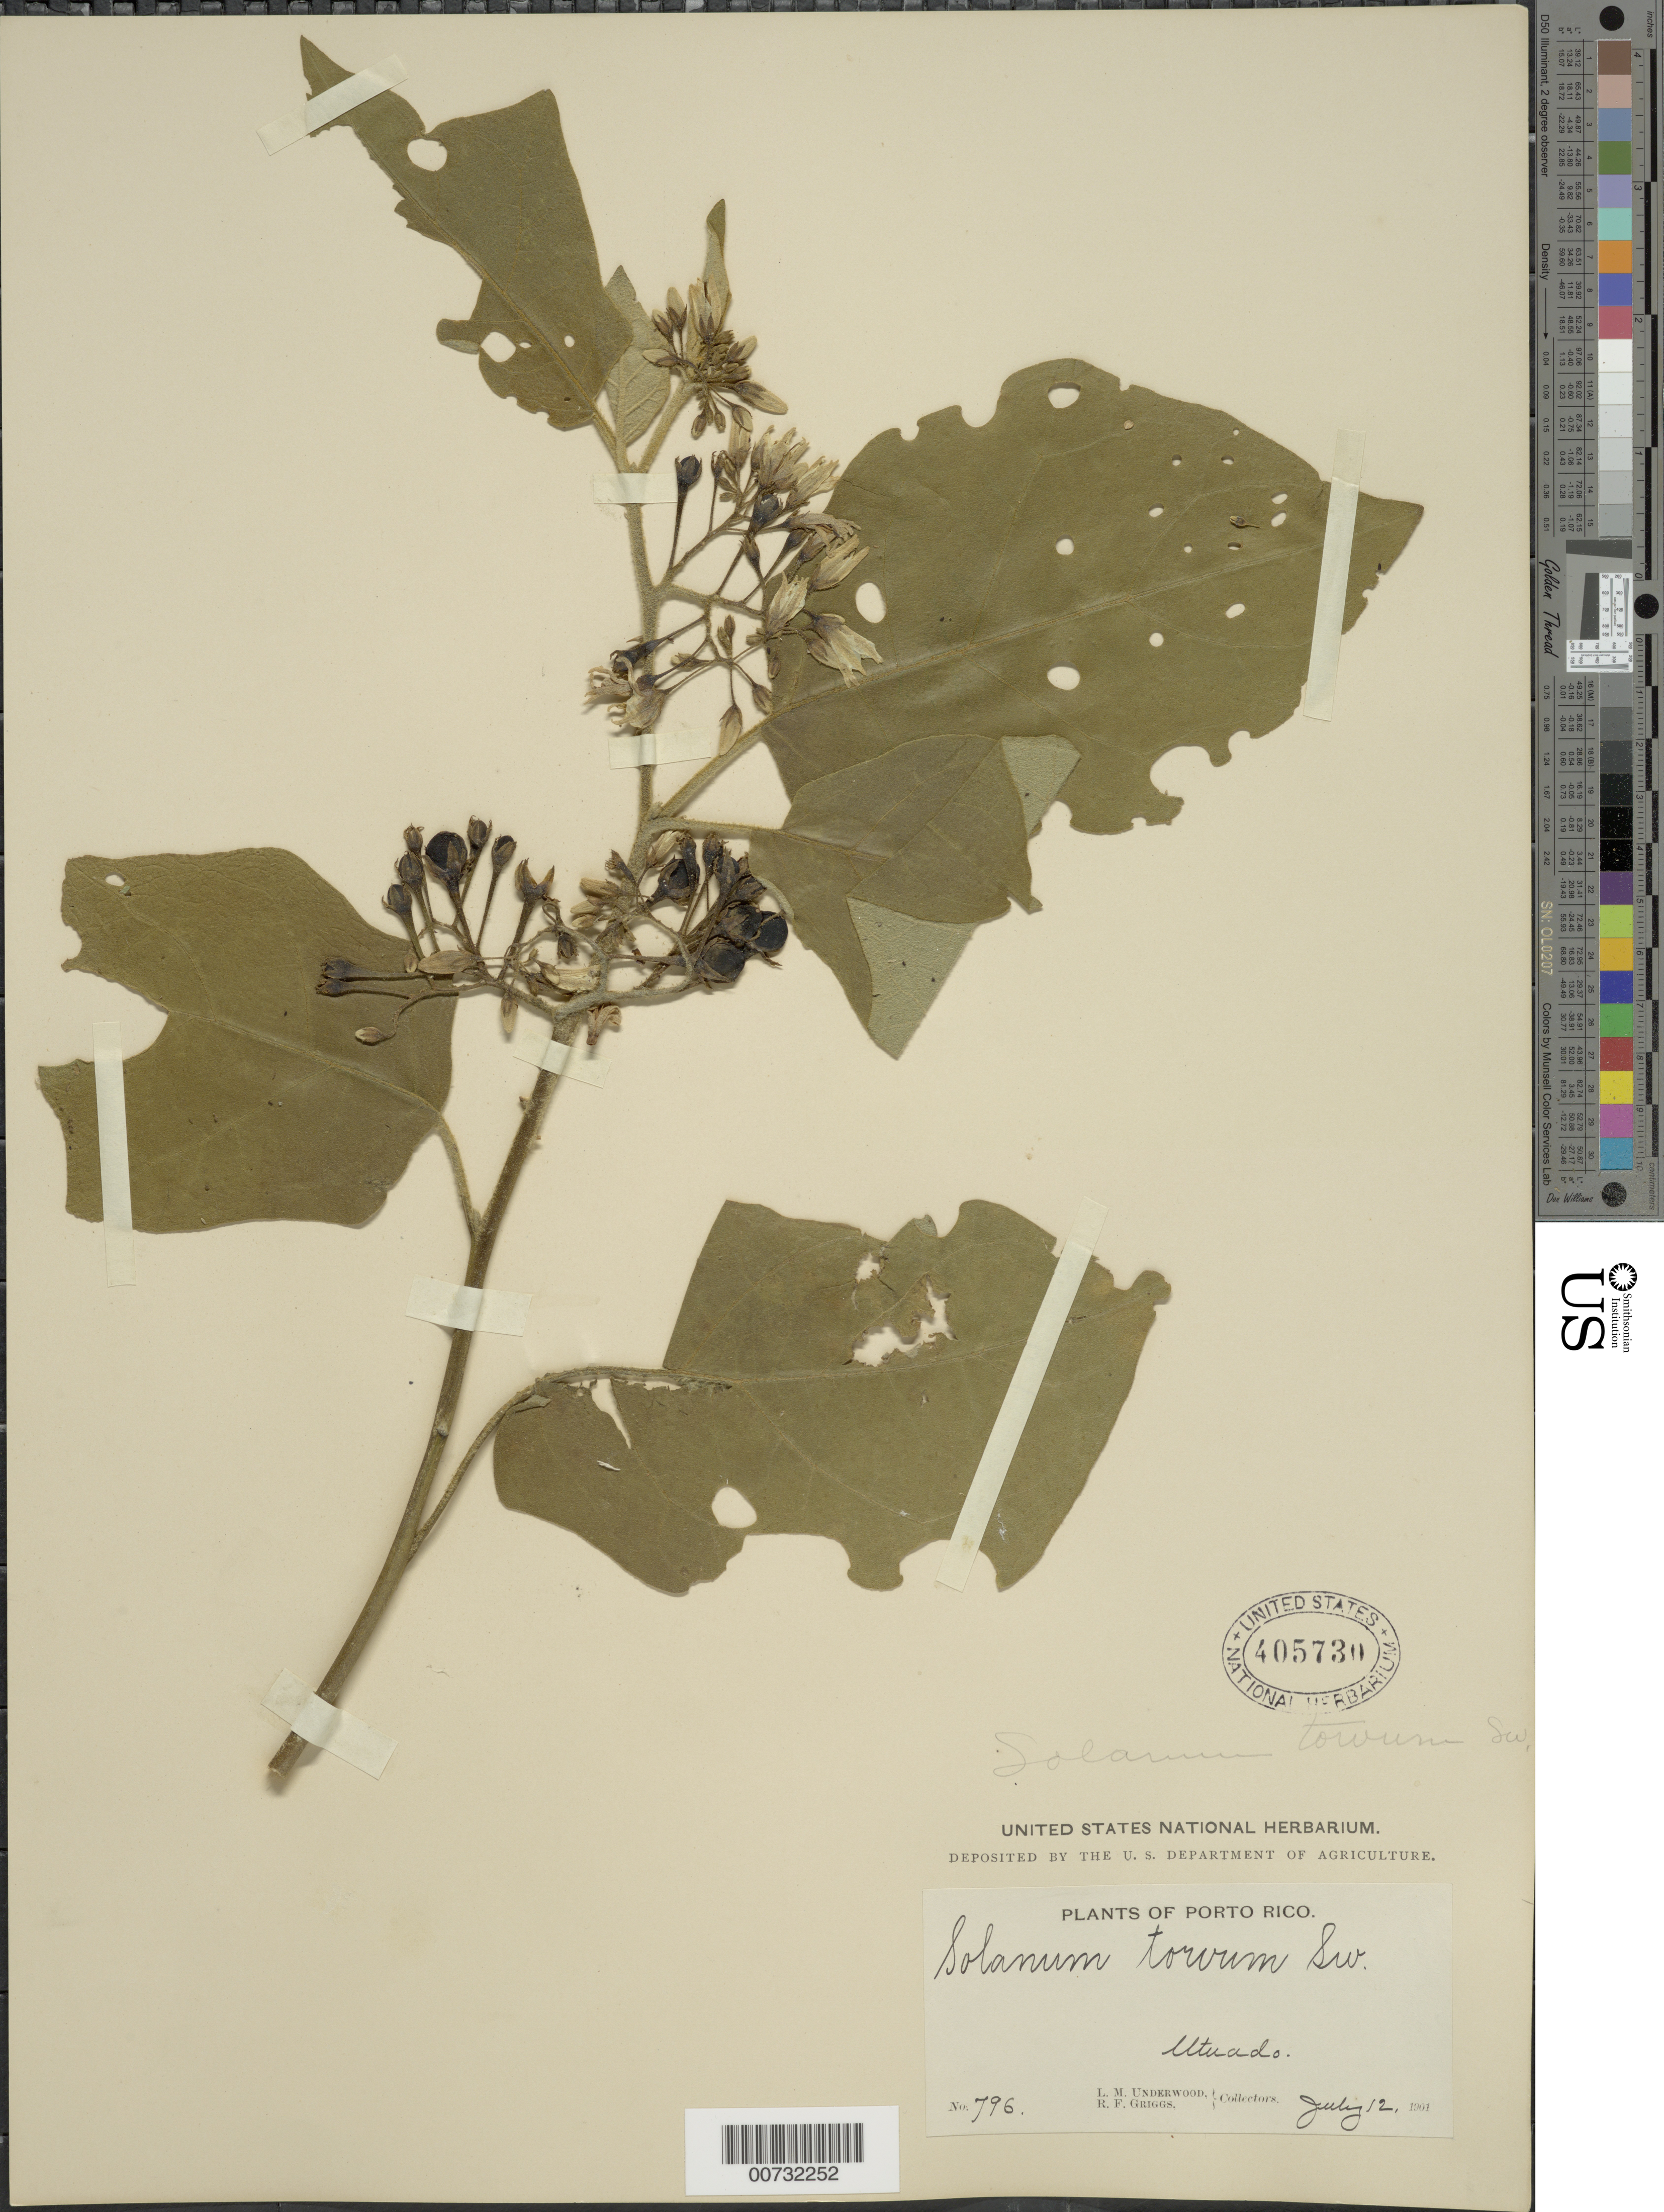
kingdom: Plantae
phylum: Tracheophyta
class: Magnoliopsida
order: Solanales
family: Solanaceae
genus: Solanum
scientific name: Solanum torvum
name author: Sw.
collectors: L. M. Underwood & R. F. Griggs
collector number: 796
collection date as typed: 12 Jul 1901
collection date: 1901-07-12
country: Puerto Rico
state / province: Utuado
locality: Utuado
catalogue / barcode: US 405730